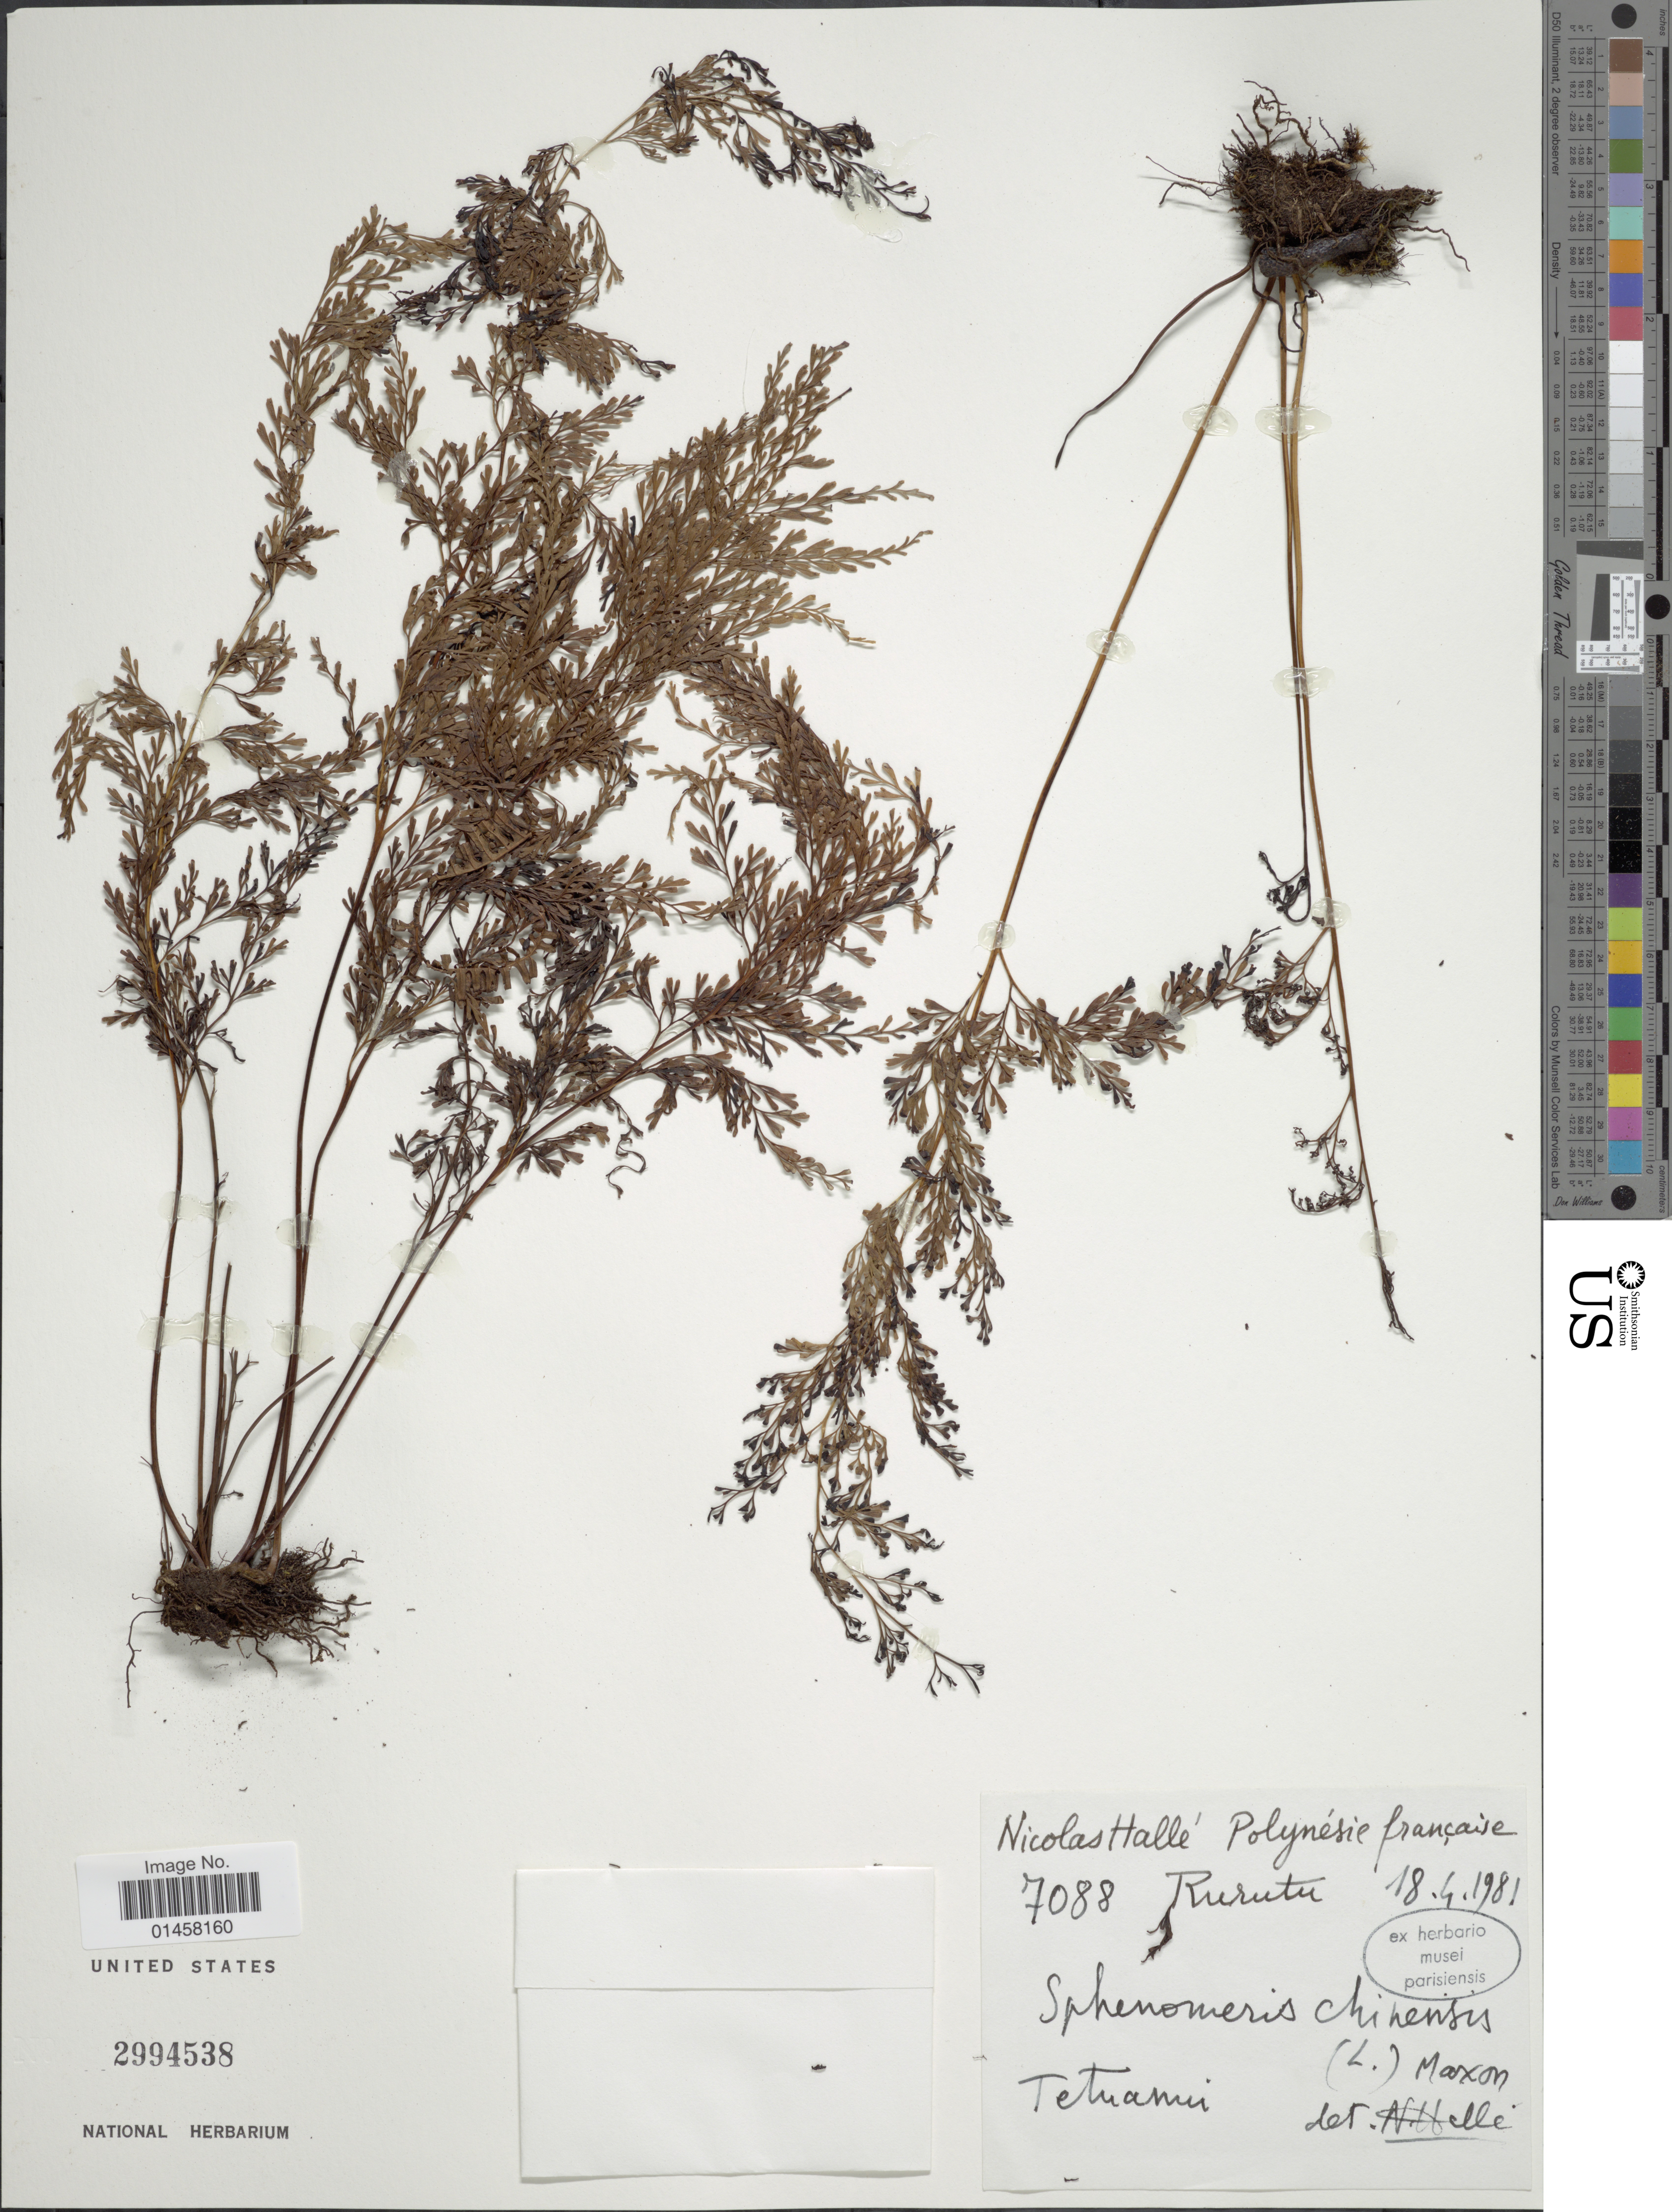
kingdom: Plantae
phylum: Tracheophyta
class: Polypodiopsida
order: Polypodiales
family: Lindsaeaceae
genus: Sphenomeris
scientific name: Sphenomeris chinensis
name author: (L.) Maxon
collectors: N. Hallé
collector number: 7088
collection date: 1981-04-18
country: French Polynesia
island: Rurutu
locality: Polynésie Francaise, Rurutu, Tetuamei [interpreted]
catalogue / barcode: US 2994538